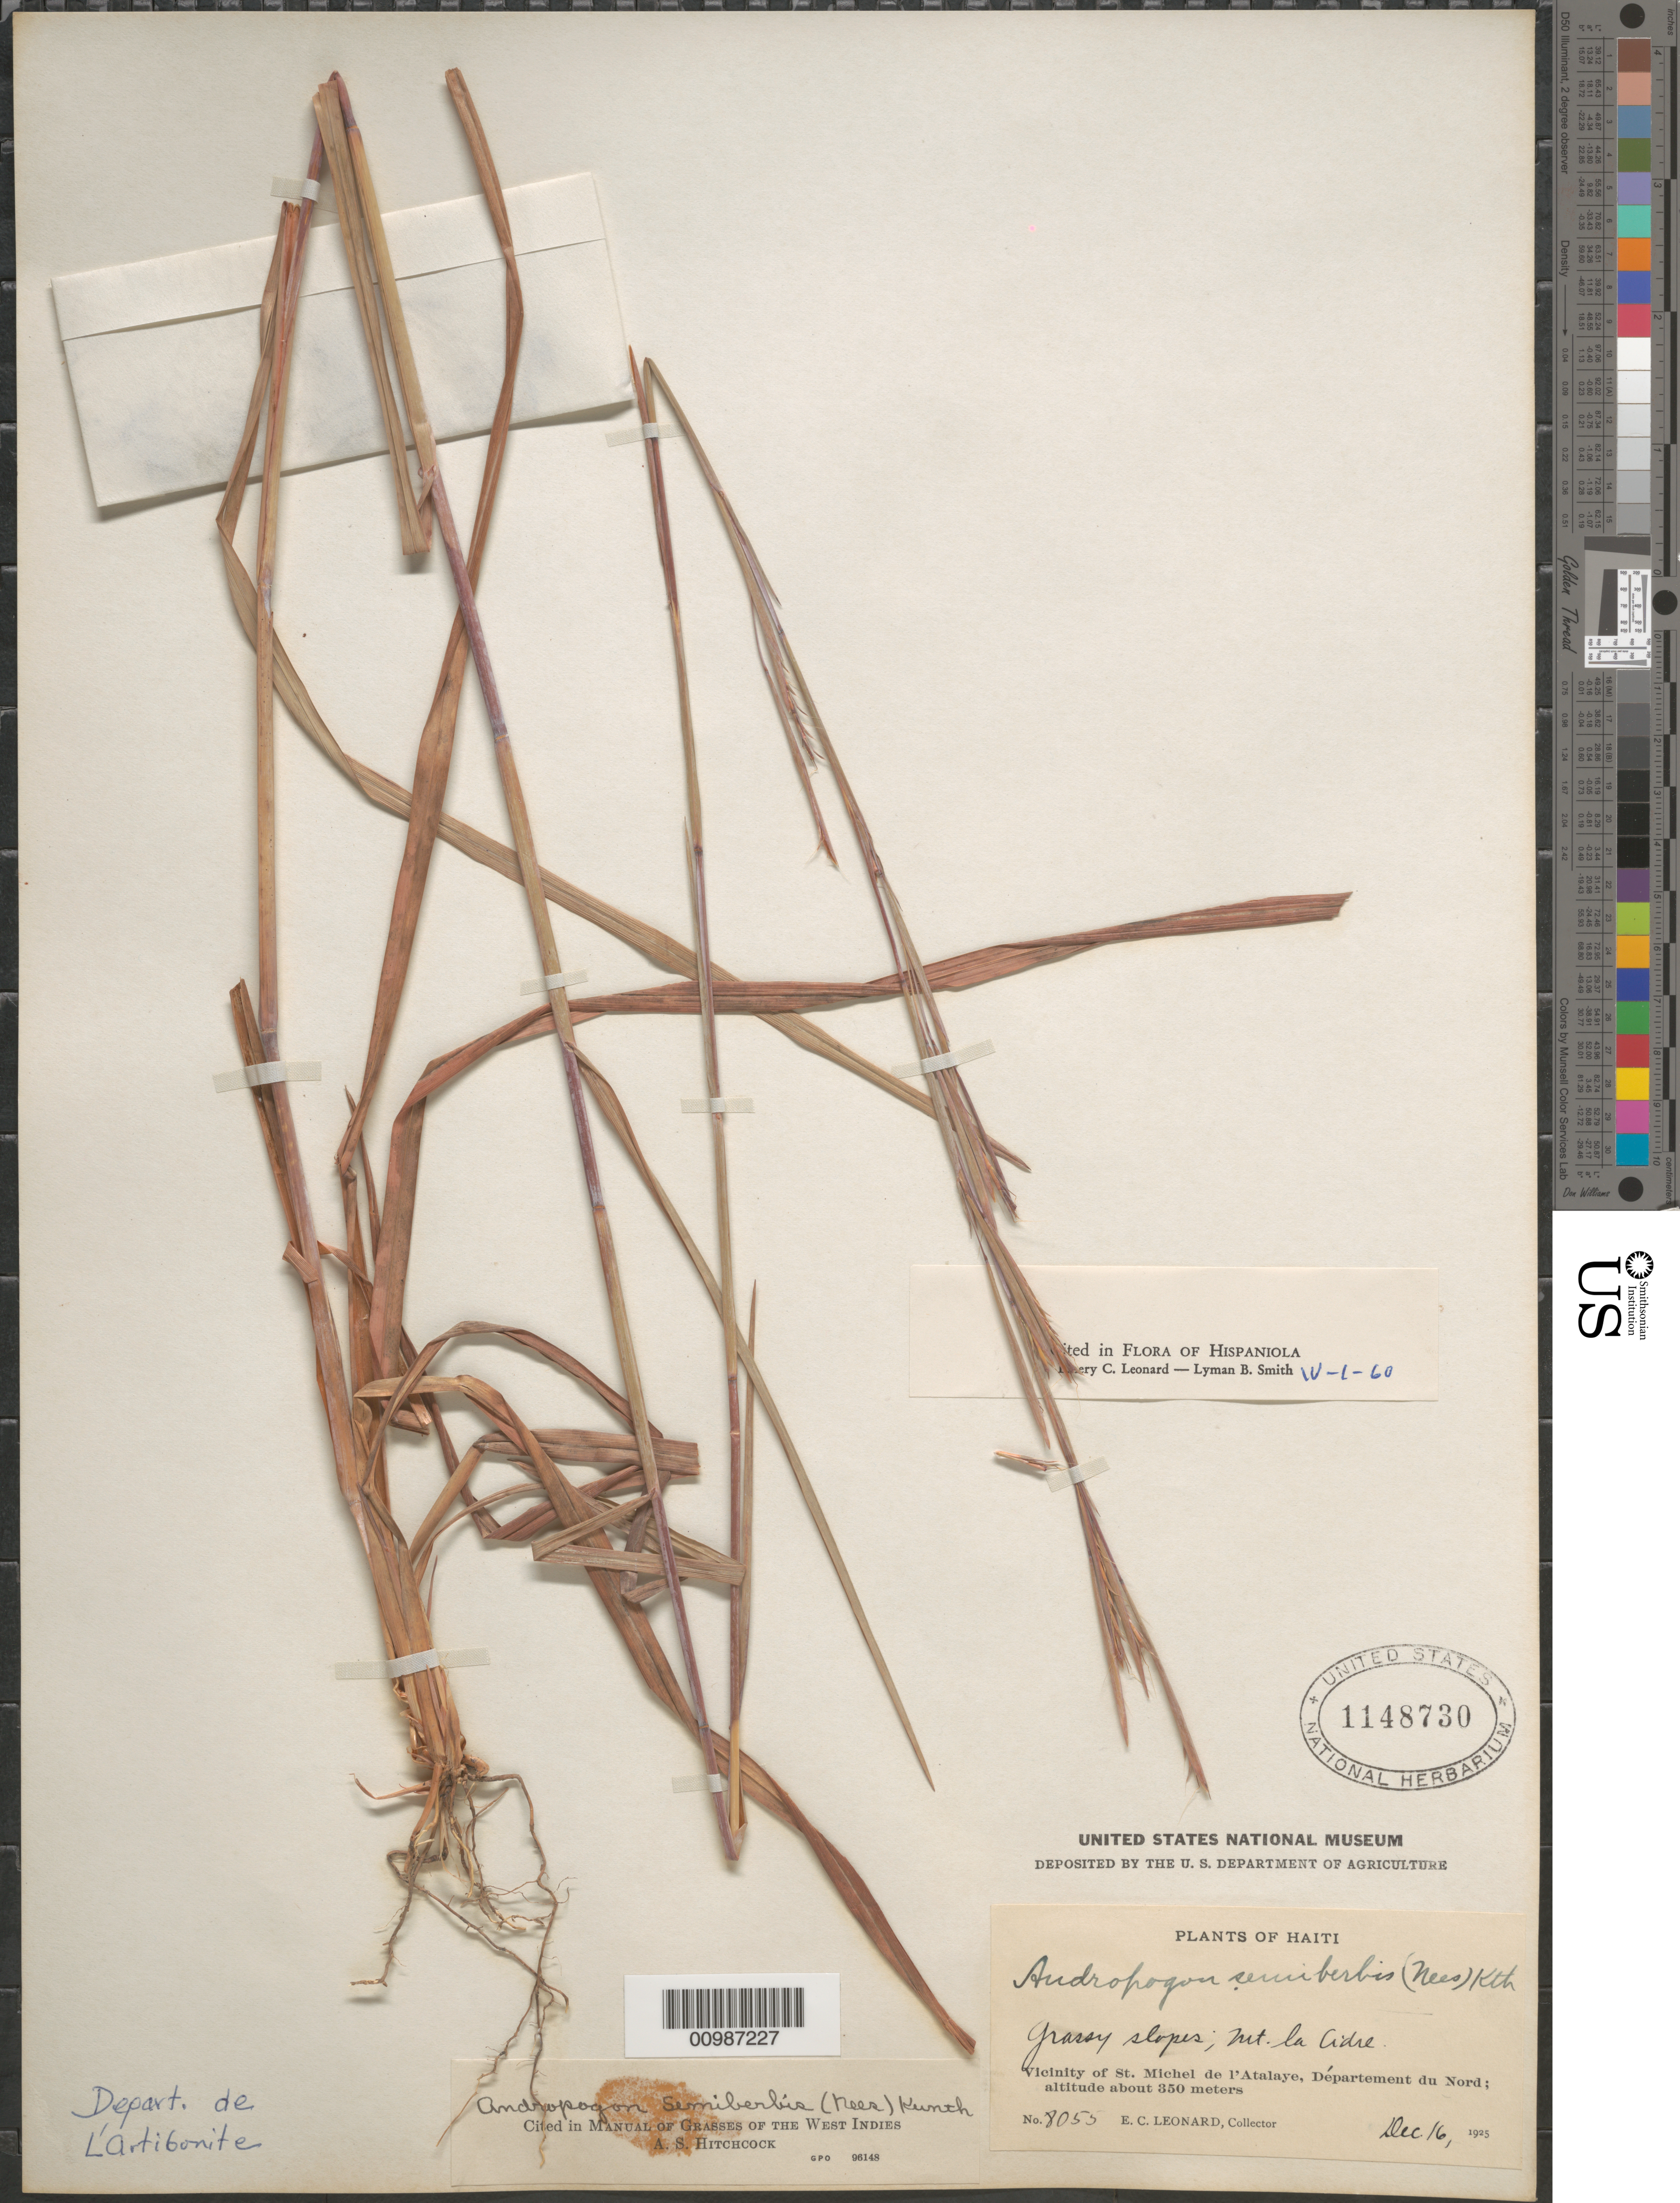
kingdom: Plantae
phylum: Tracheophyta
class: Liliopsida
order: Poales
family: Poaceae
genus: Andropogon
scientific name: Andropogon semiberbis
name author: (Nees) Kunth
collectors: E. C. Leonard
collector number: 8055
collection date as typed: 16 Dec 1925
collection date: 1925-12-16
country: Haiti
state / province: Artibonite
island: Hispaniola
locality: Vicinity of St. Michel de l'Atalaye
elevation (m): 350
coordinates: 0 N, 0 E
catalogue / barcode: US 1148730